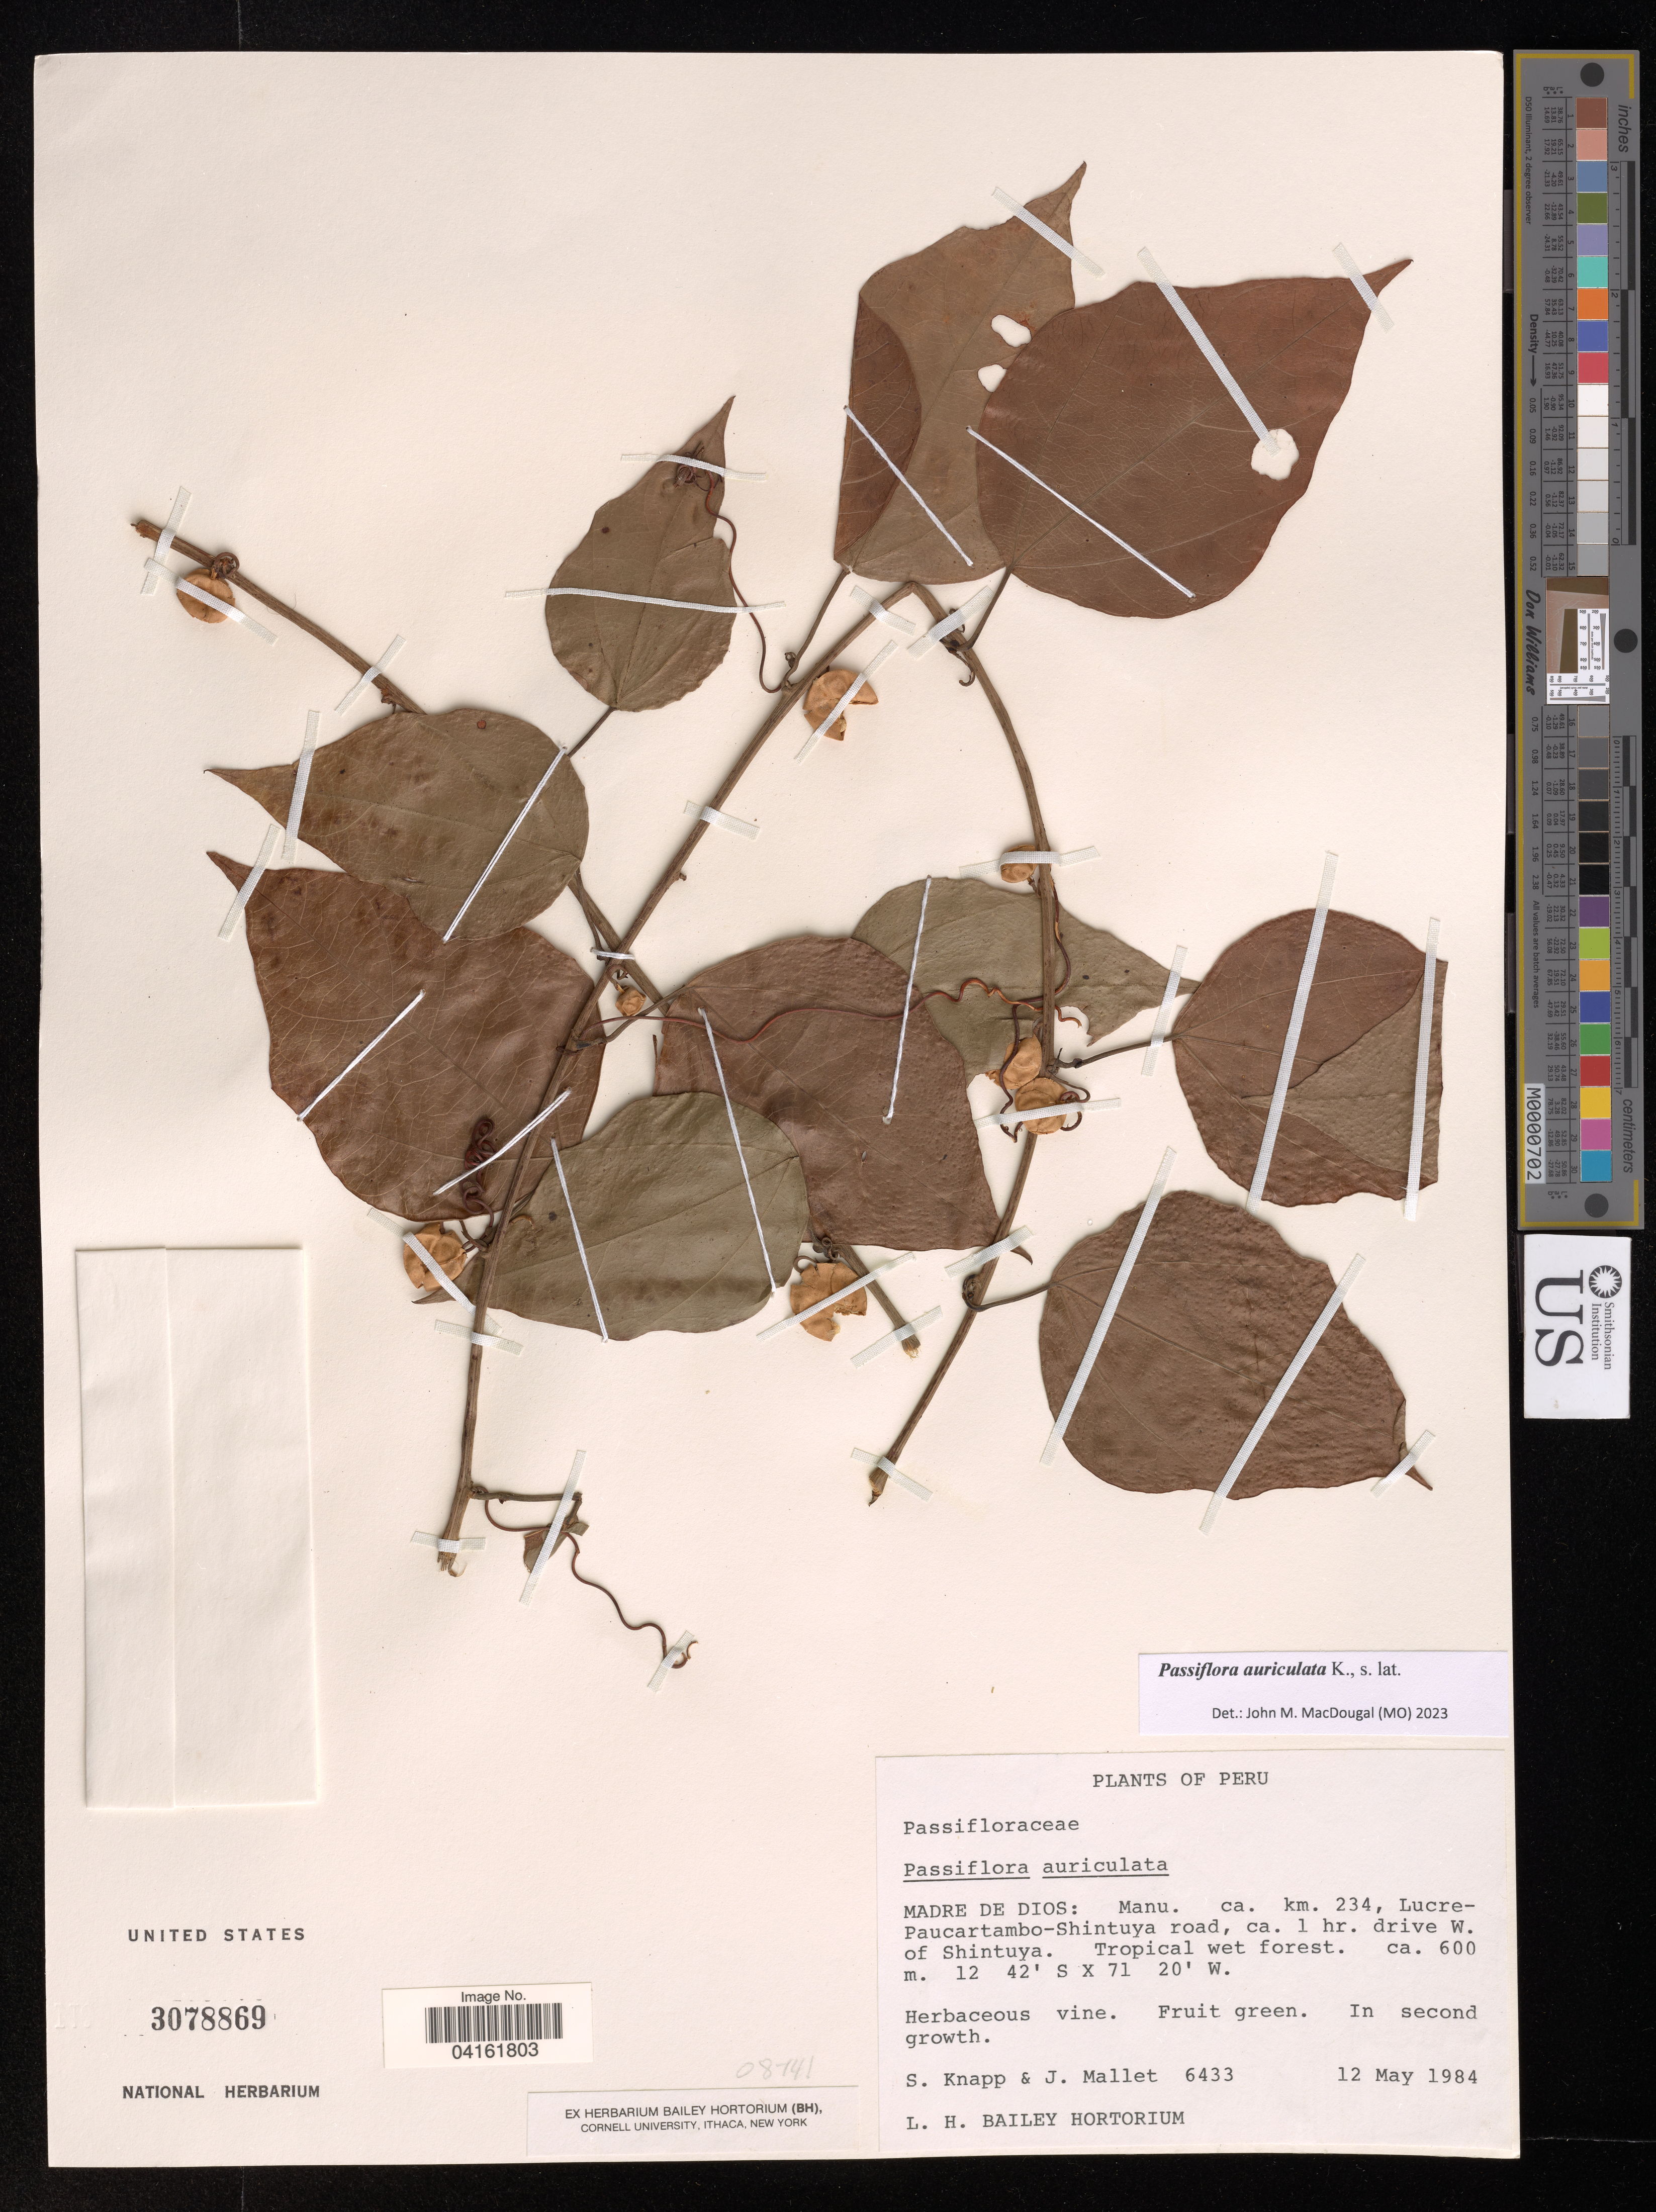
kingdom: Plantae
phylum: Tracheophyta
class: Magnoliopsida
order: Malpighiales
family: Passifloraceae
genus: Passiflora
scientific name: Passiflora auriculata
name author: Kunth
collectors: S. Knapp & J. Mallet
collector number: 6433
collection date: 1984-05-12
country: Peru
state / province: Madre de Dios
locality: Manu. ca. km. 234, Lucre-Paucartambo-Shintuya road, ca. 1 hr. drive W. of Shintuya.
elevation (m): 600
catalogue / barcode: US 3078869